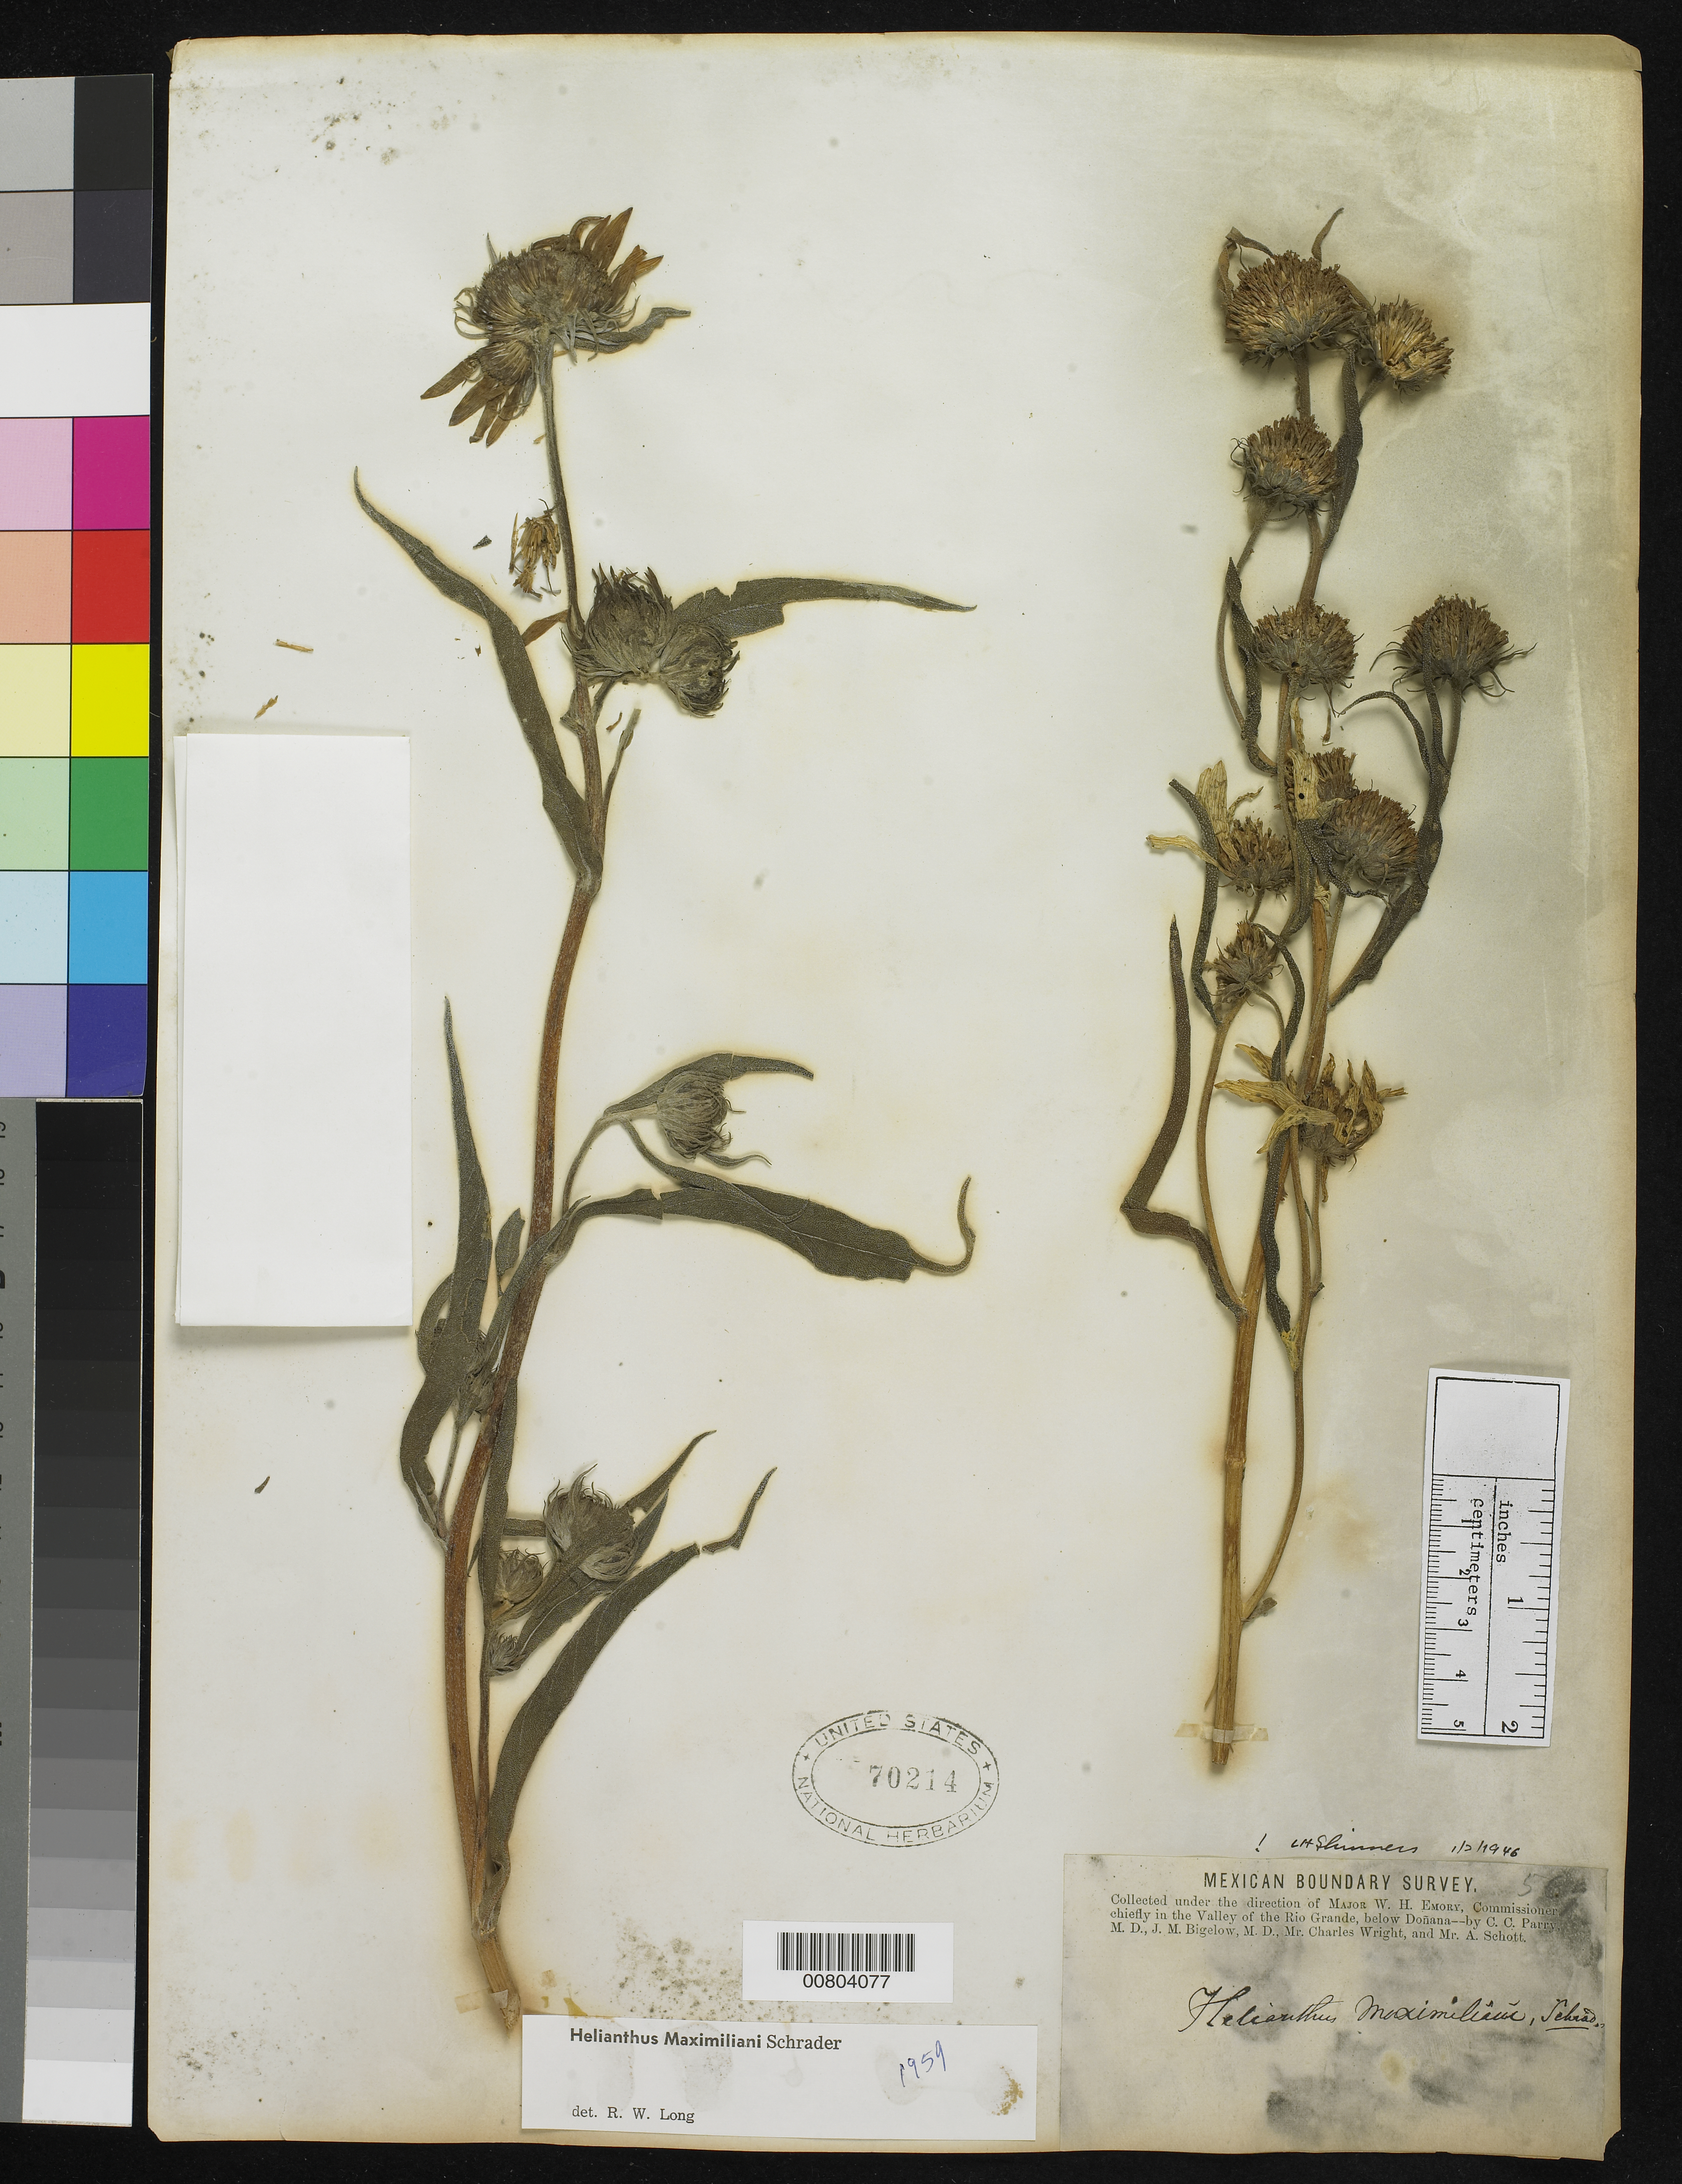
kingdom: Plantae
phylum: Tracheophyta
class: Magnoliopsida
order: Asterales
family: Asteraceae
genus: Helianthus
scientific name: Helianthus maximiliani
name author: Schrad.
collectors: C. C. Parry, J. M. Bigelow, C. Wright & A. C. V. Schott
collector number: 569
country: United States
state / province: New Mexico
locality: Valley of the Rio Grande, below Doñana, New Mexico.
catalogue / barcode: US 70214